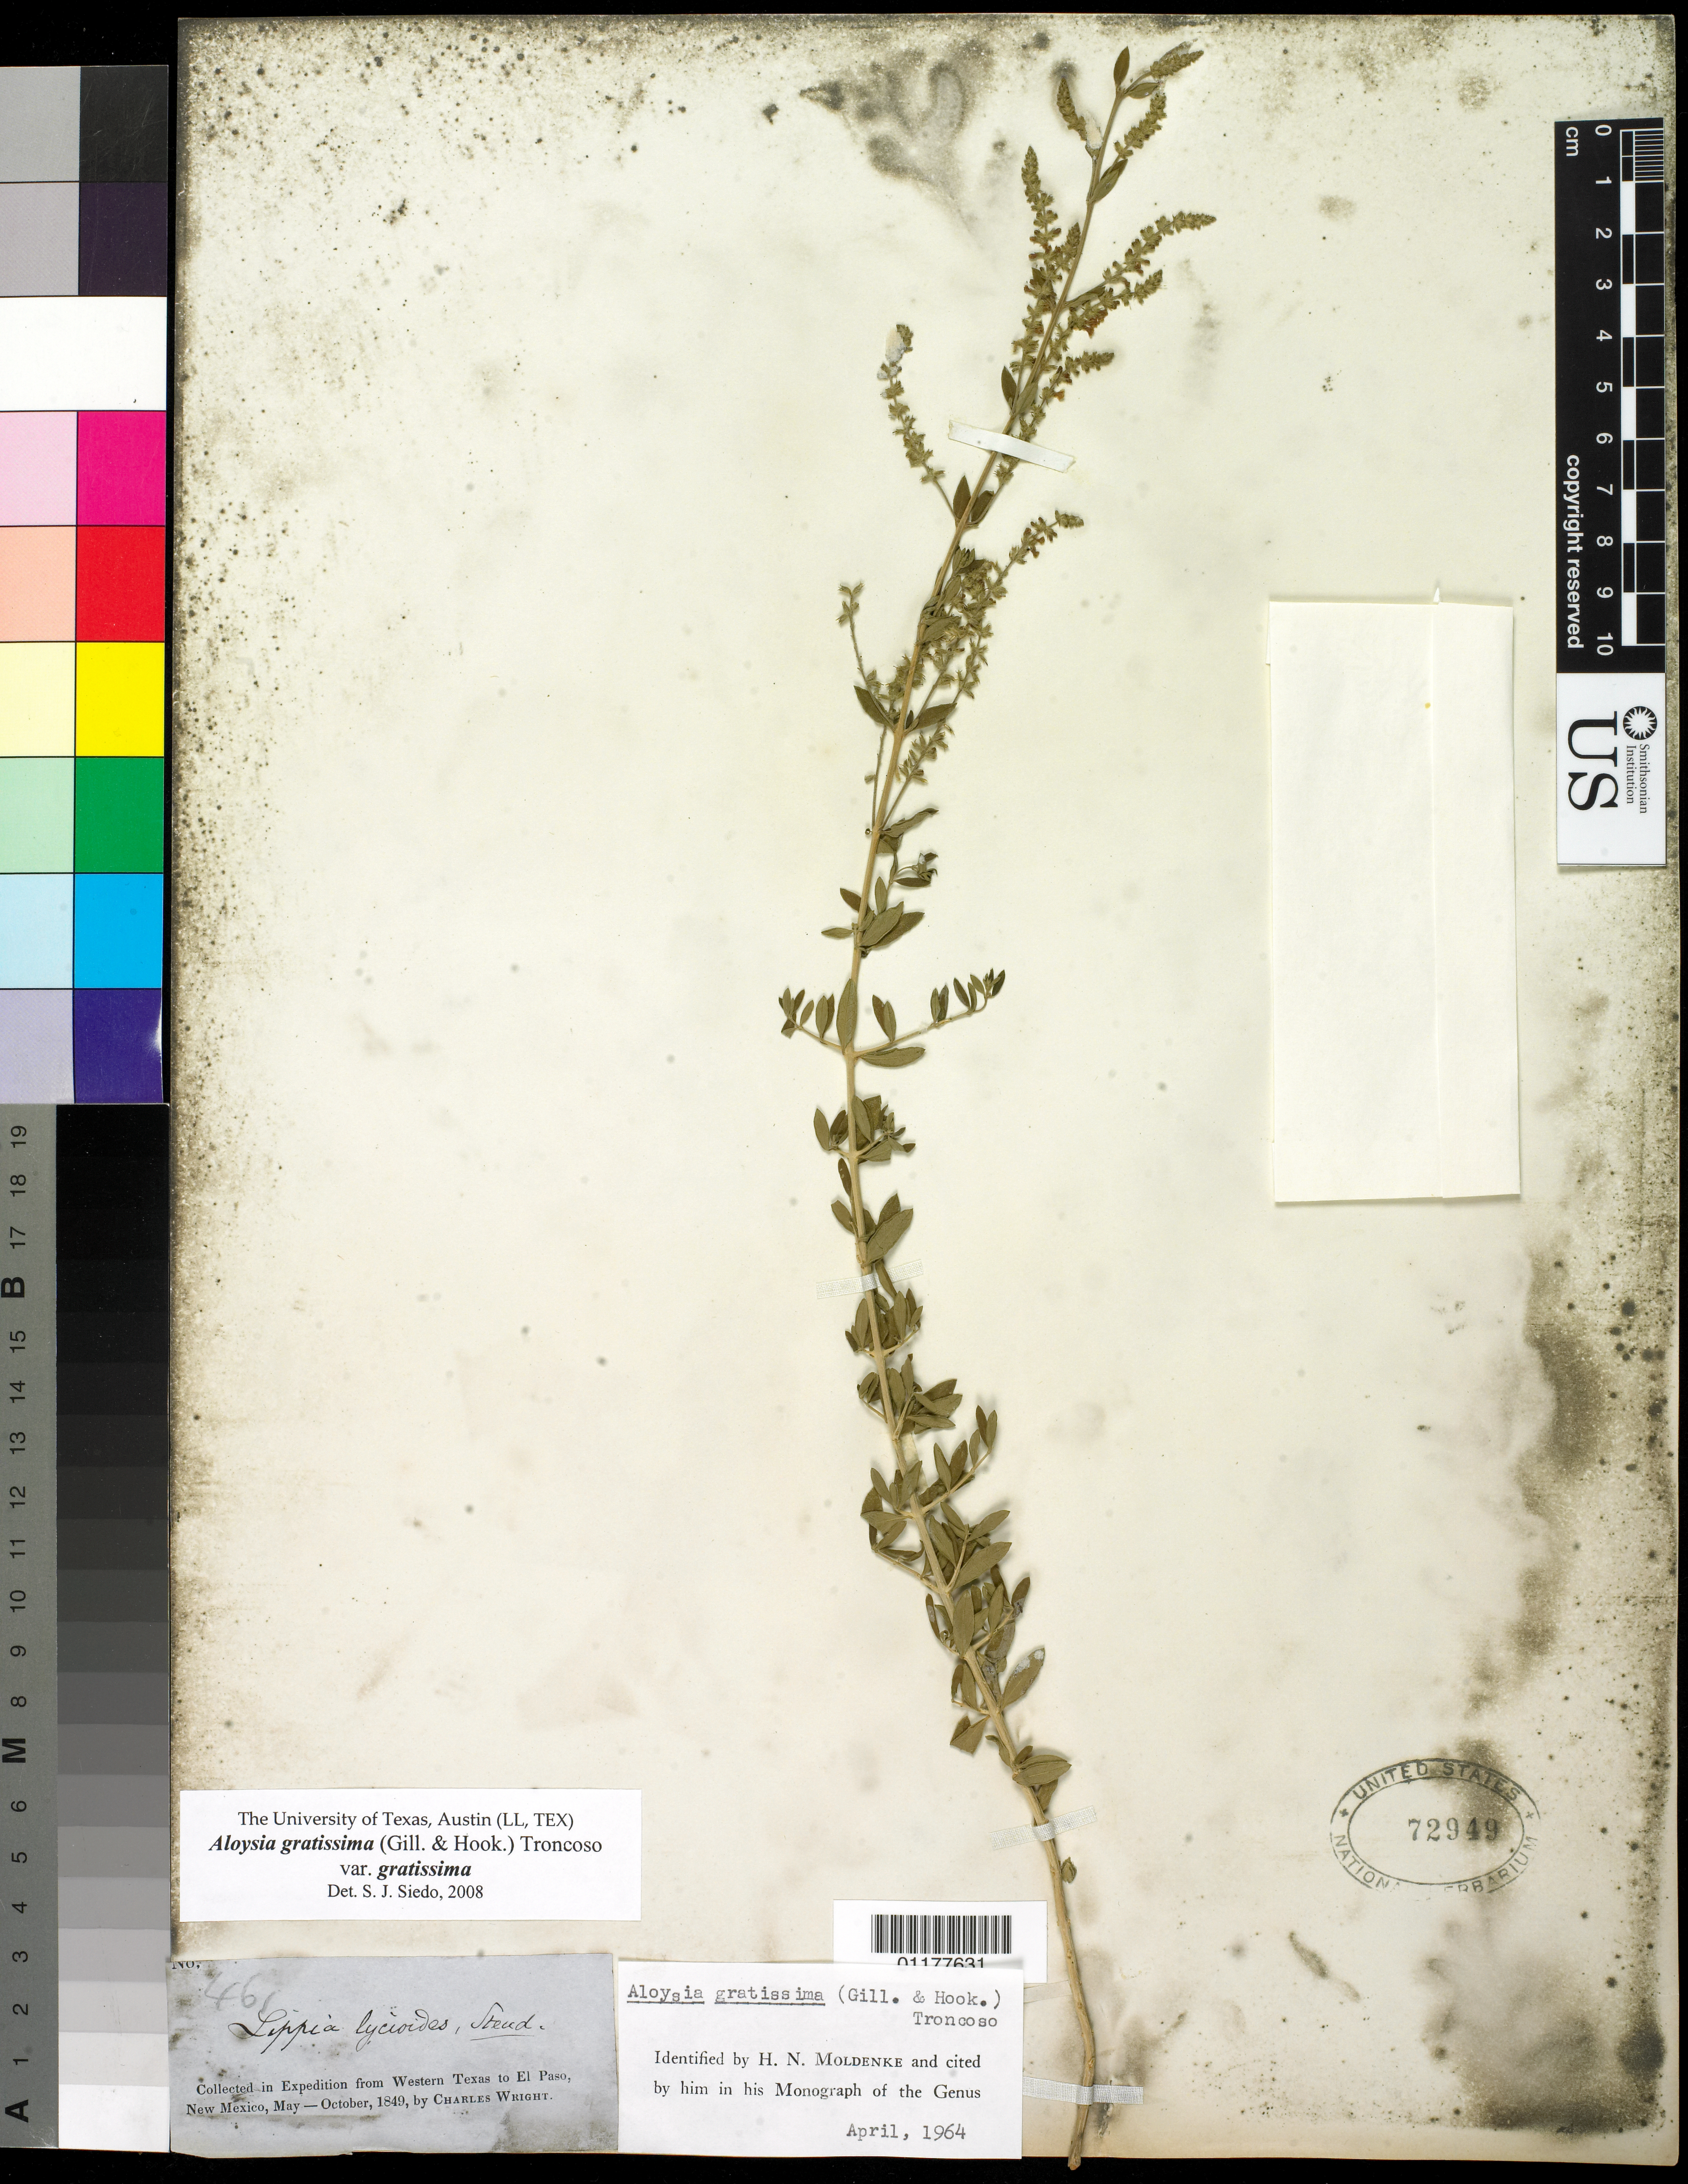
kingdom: Plantae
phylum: Tracheophyta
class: Magnoliopsida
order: Lamiales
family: Verbenaceae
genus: Aloysia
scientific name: Aloysia gratissima var. gratissima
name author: (Gillies & Hook.) Tronc.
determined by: Siedo, S. J.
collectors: C. Wright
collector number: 466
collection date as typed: May 1849 to -- Oct 1849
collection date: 1849-05/1849-10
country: United States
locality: from Western Texas to El Paso, New Mexico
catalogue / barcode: US 72949